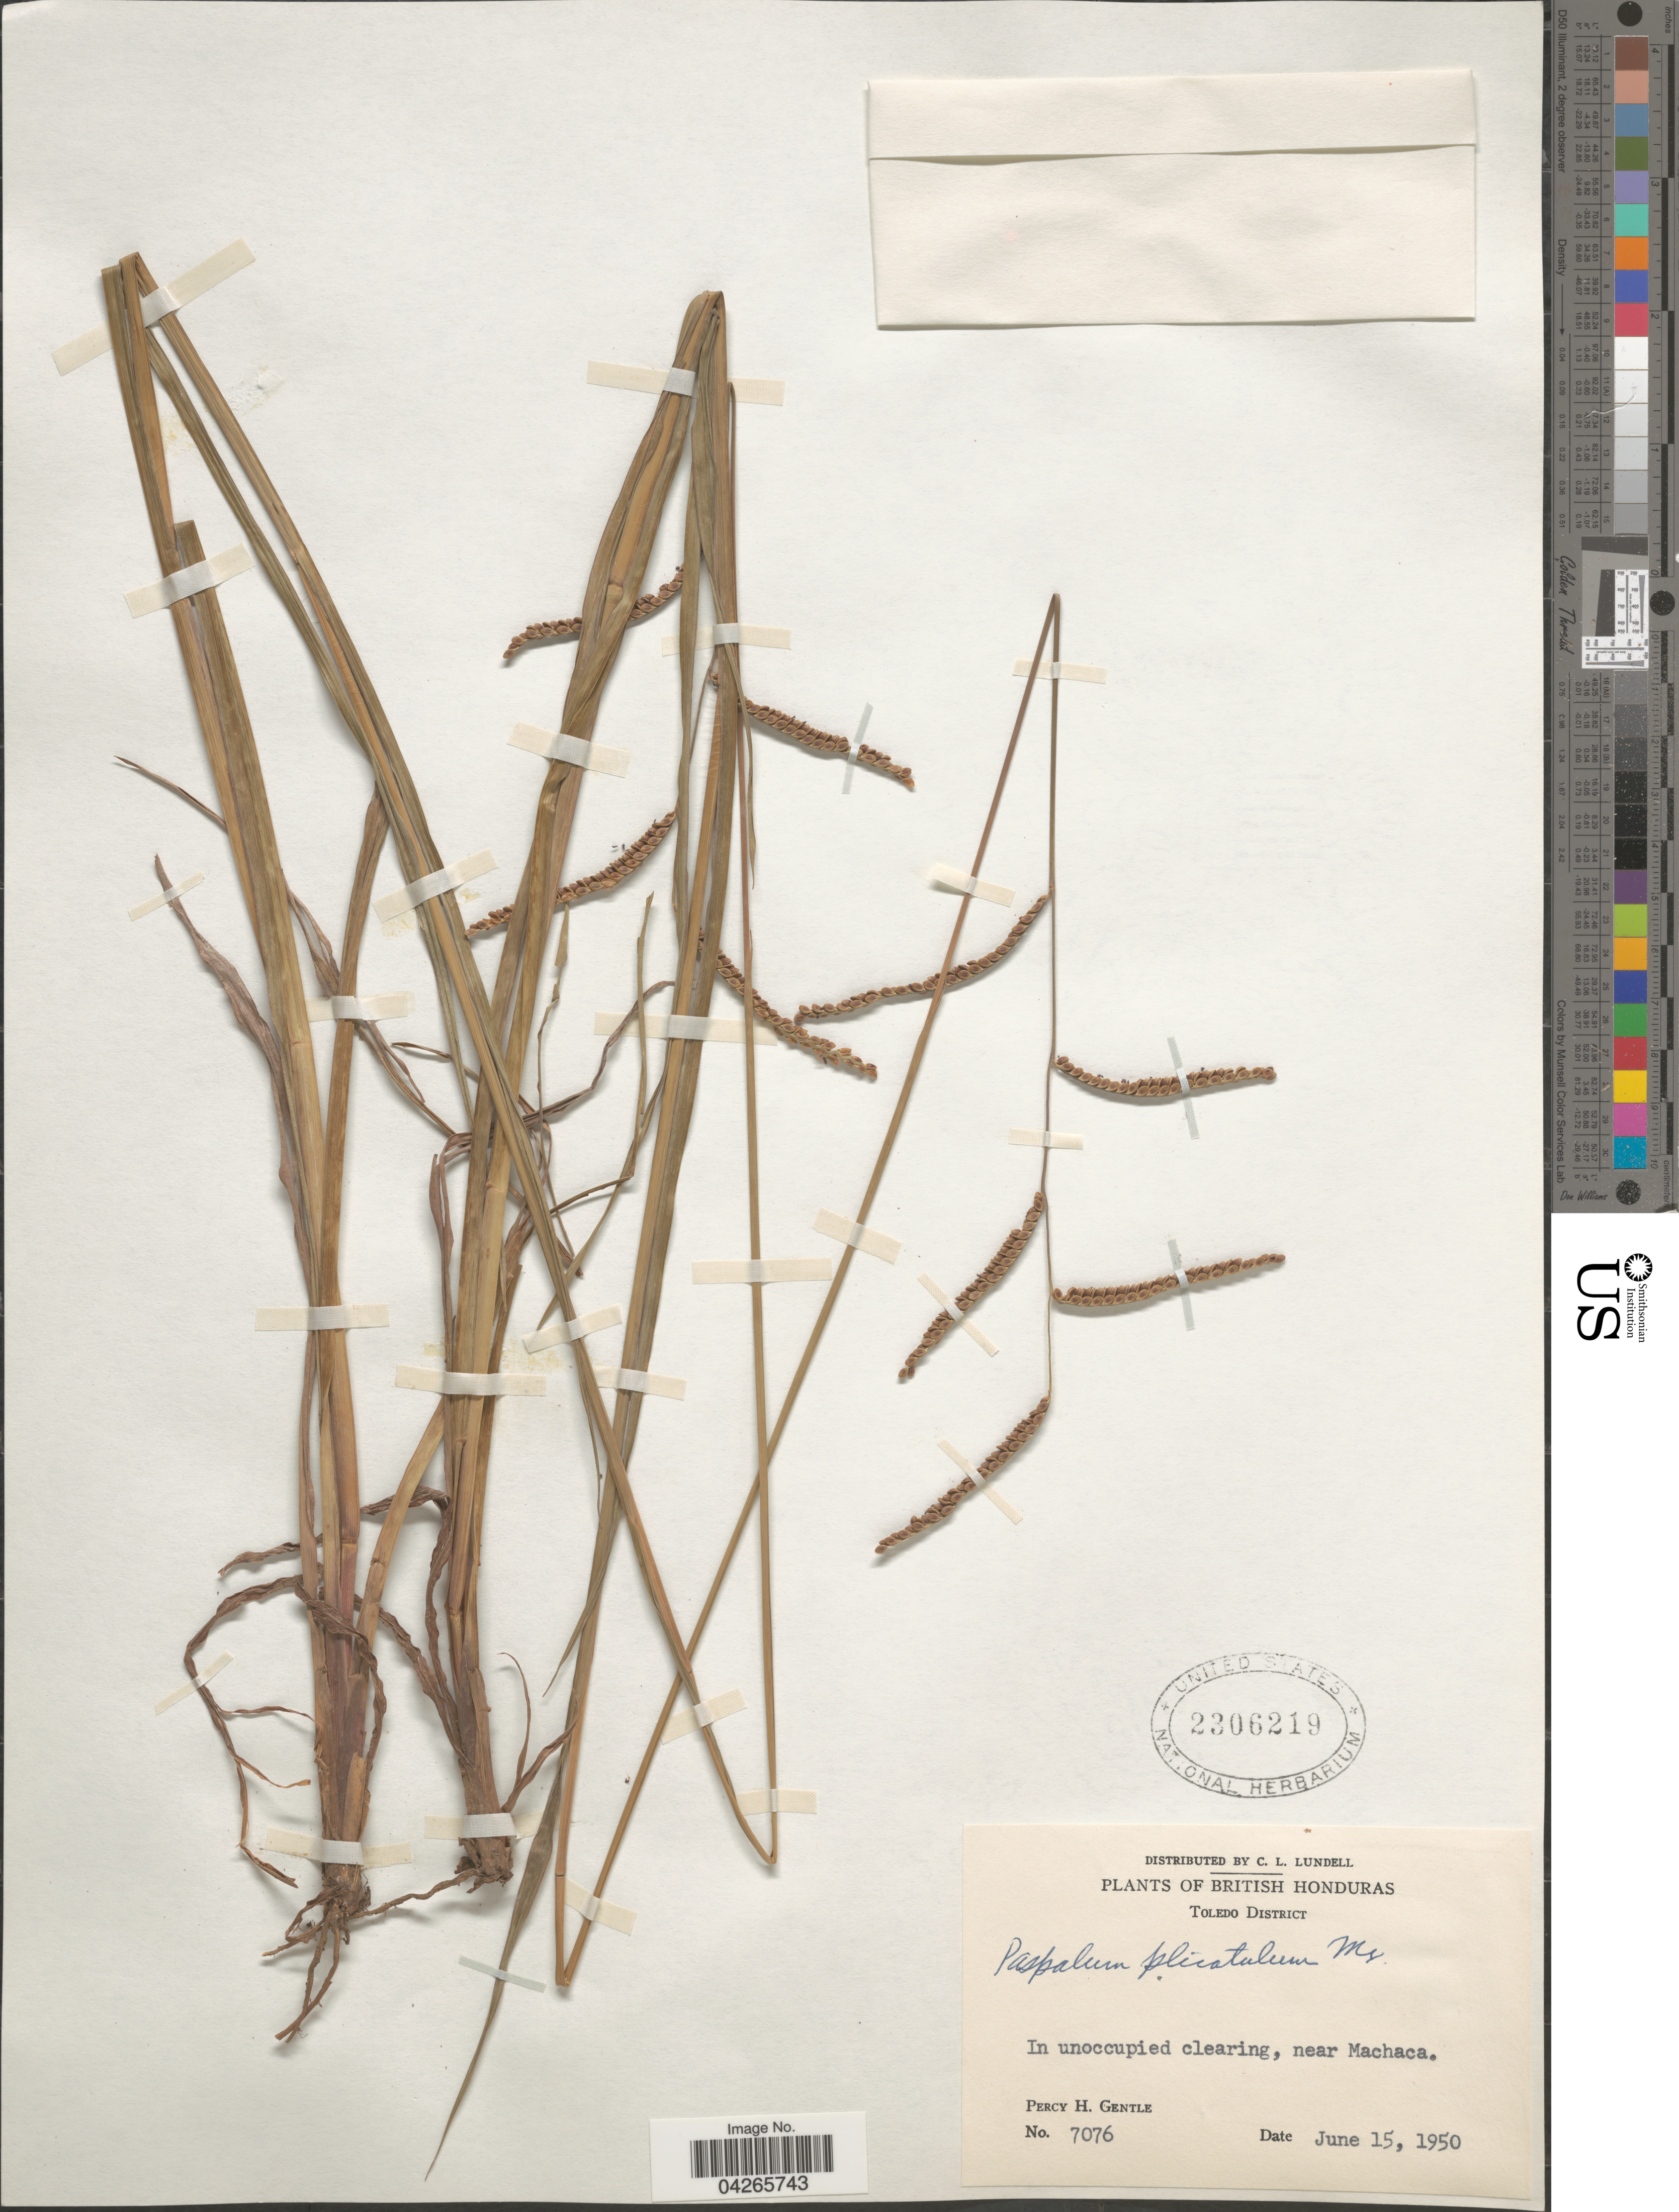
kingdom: Plantae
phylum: Tracheophyta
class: Liliopsida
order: Poales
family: Poaceae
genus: Paspalum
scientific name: Paspalum plicatulum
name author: Michx.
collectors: P. H. Gentle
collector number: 7076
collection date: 1950-06-15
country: Belize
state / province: Toledo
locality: British Honduras. Toledo District. In unoccupied clearing, near Machaca.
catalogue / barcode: US 2306219